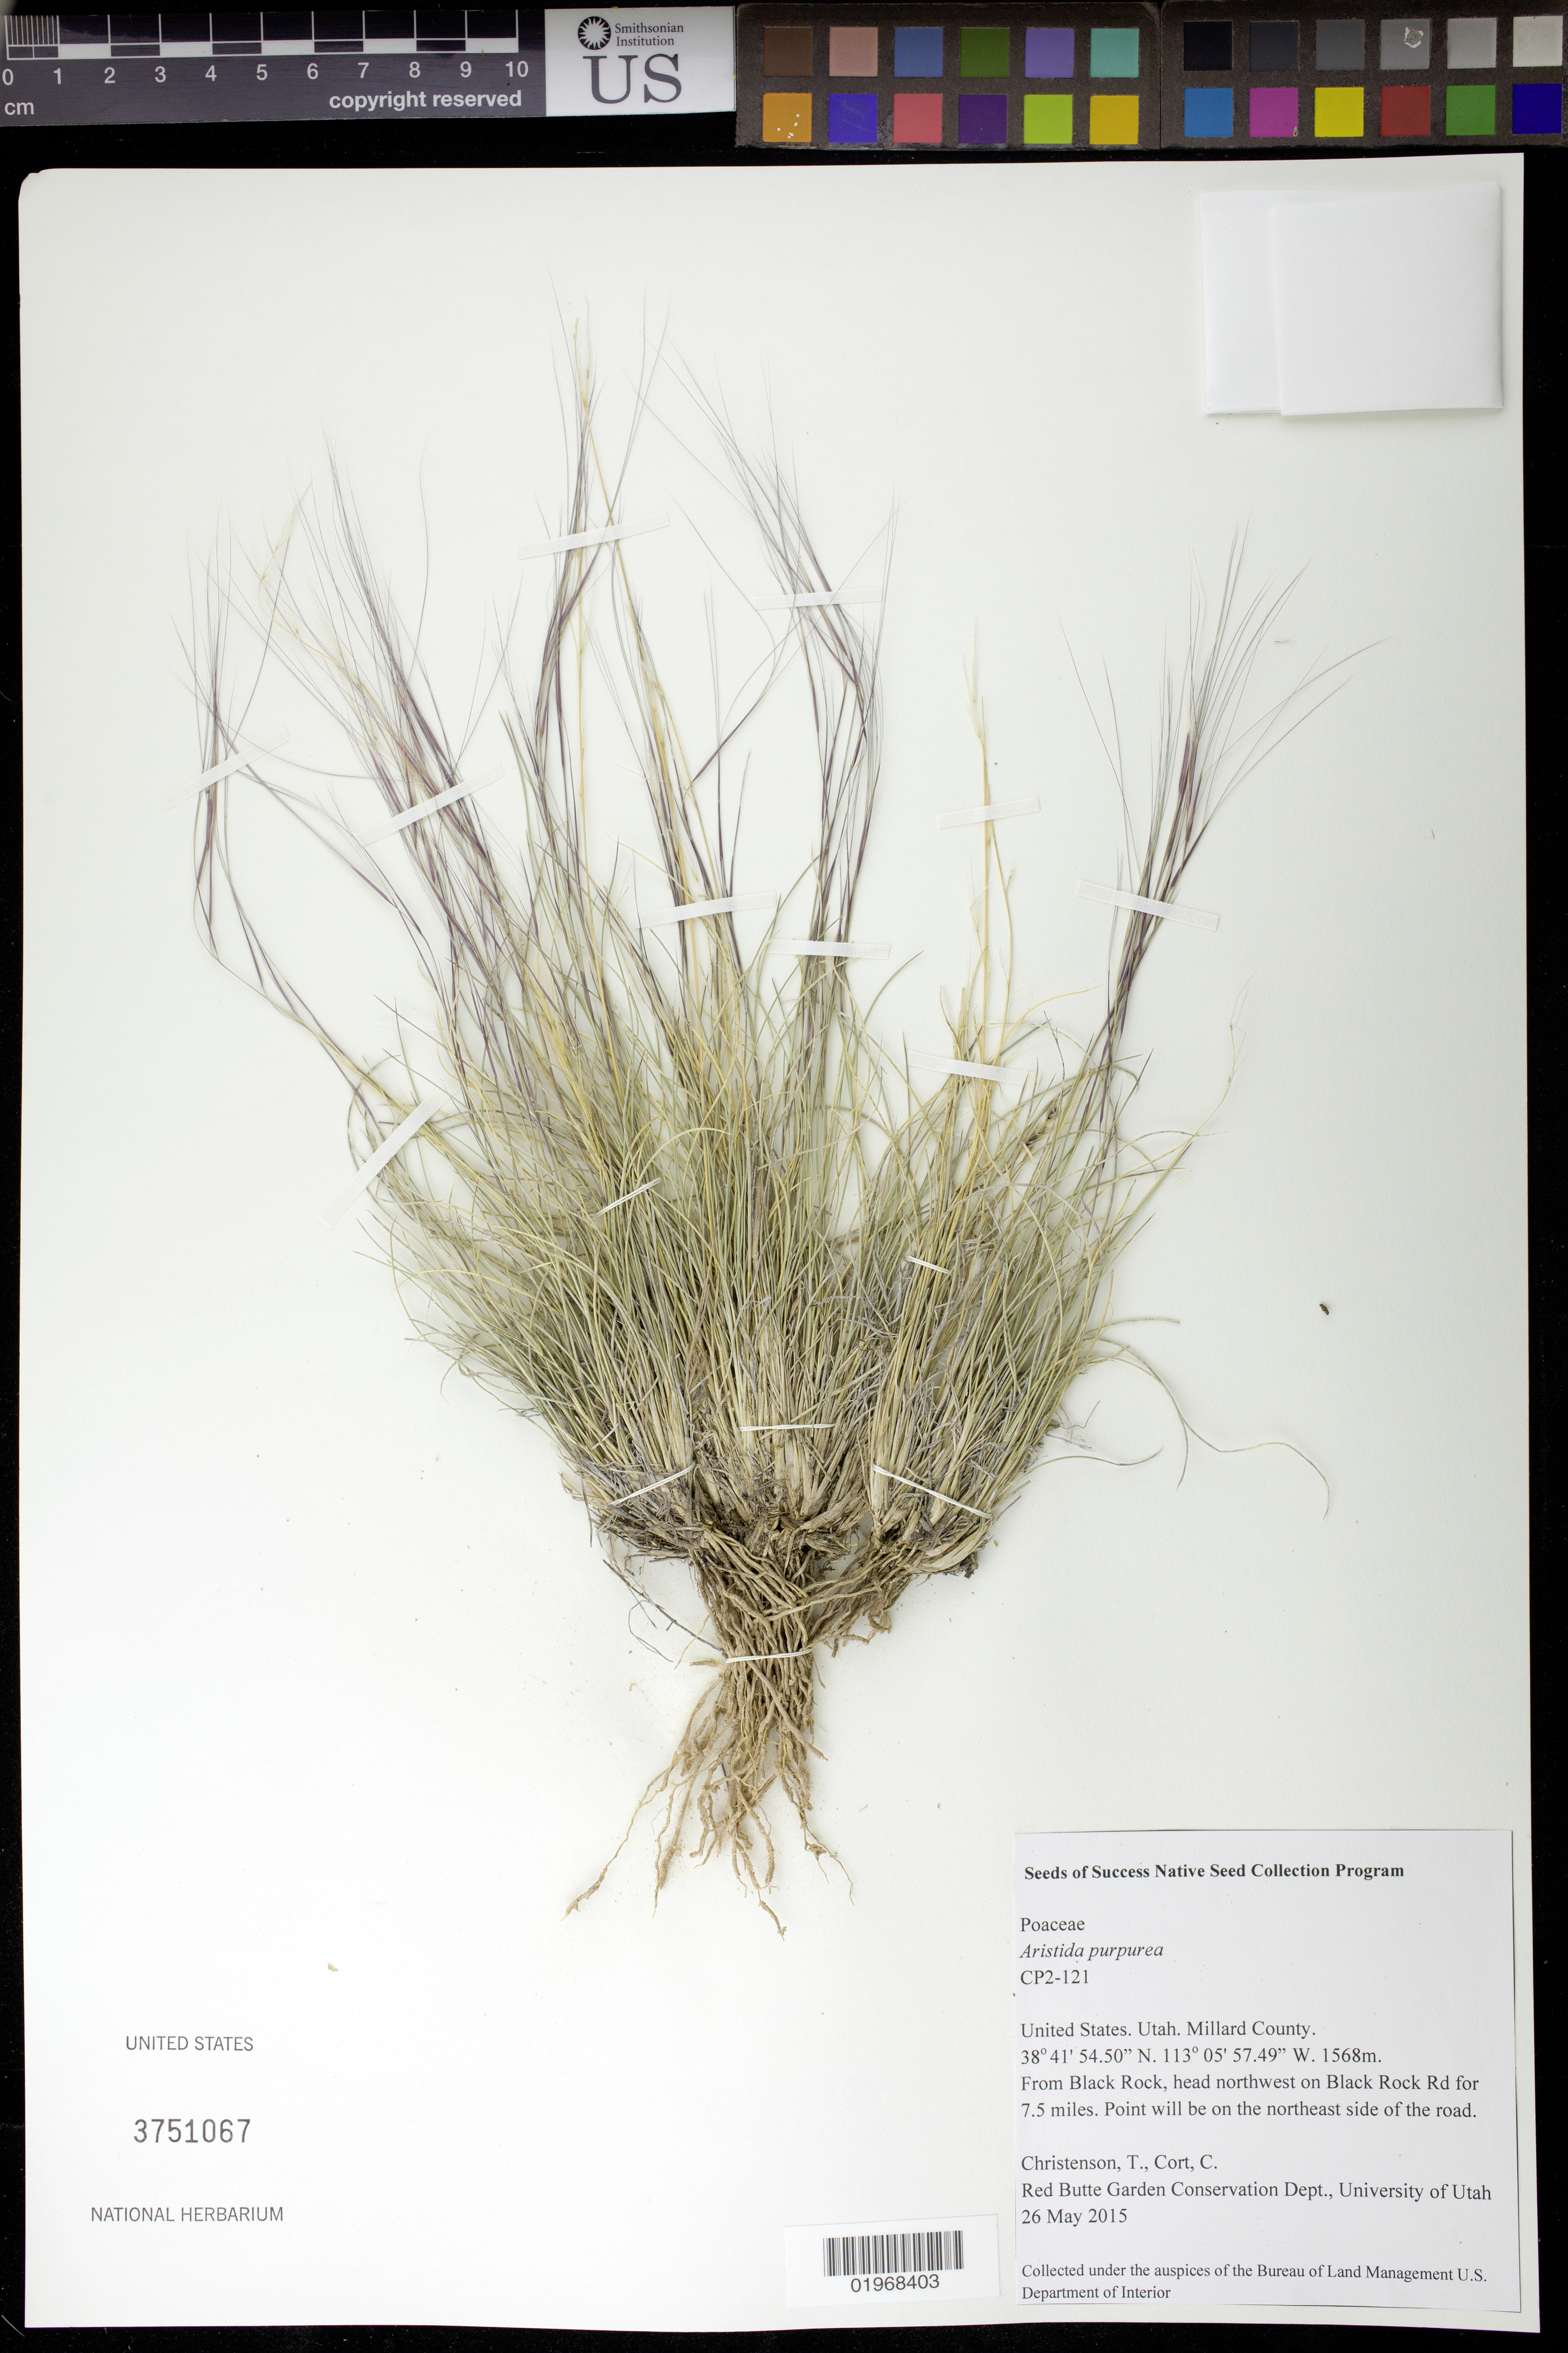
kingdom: Plantae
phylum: Tracheophyta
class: Liliopsida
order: Poales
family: Poaceae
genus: Aristida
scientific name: Aristida purpurea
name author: Nutt.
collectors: T. Christenson & C. Cort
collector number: CP2-121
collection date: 2015-05-26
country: United States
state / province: Utah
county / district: Millard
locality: Black Rock Pass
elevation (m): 478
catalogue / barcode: US 3751067